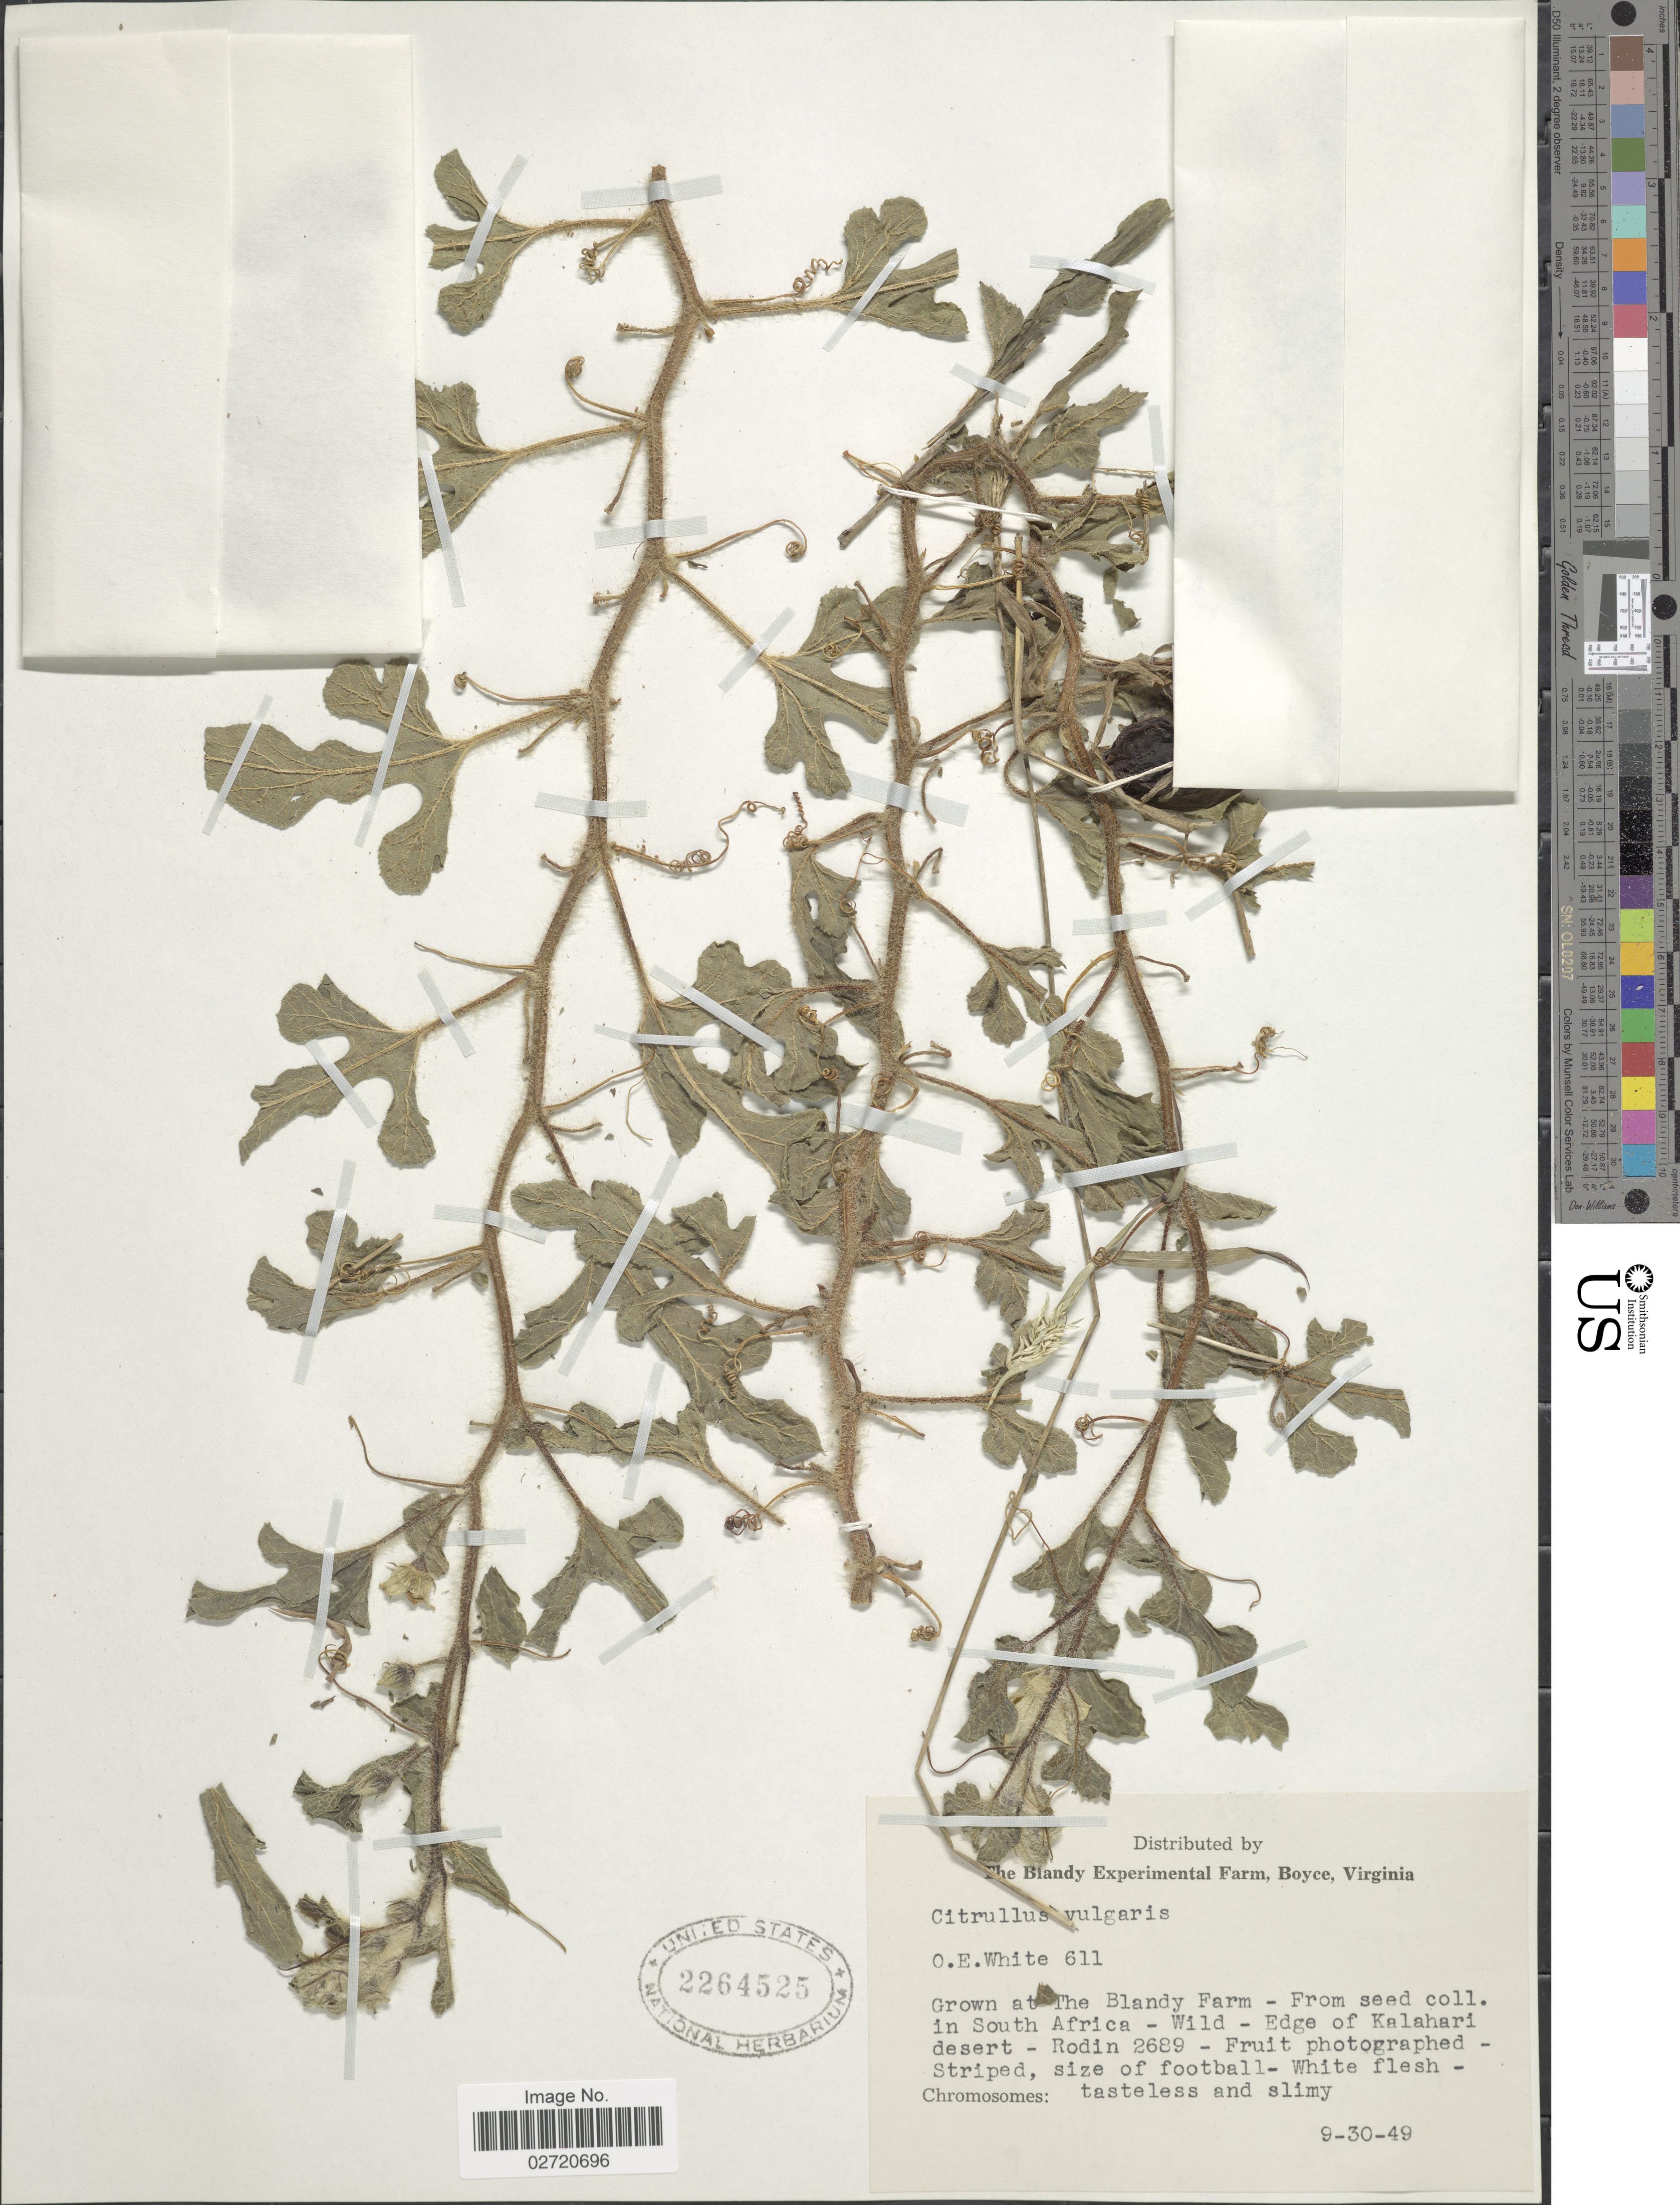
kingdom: Plantae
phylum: Tracheophyta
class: Magnoliopsida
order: Cucurbitales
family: Cucurbitaceae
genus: Citrullus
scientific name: Citrullus vulgaris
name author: Schrad.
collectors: O. E. White & -. Rodin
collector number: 611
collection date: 1949-09-30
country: United States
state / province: Virginia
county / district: Clarke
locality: Grown at The Blandy Farm - From seed coll. in South Africa- Wild - Edge of Kalahari desert - Rodin 2689. The Blandy Experimental Farm, Boyce, Virginia.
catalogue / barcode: US 2264525